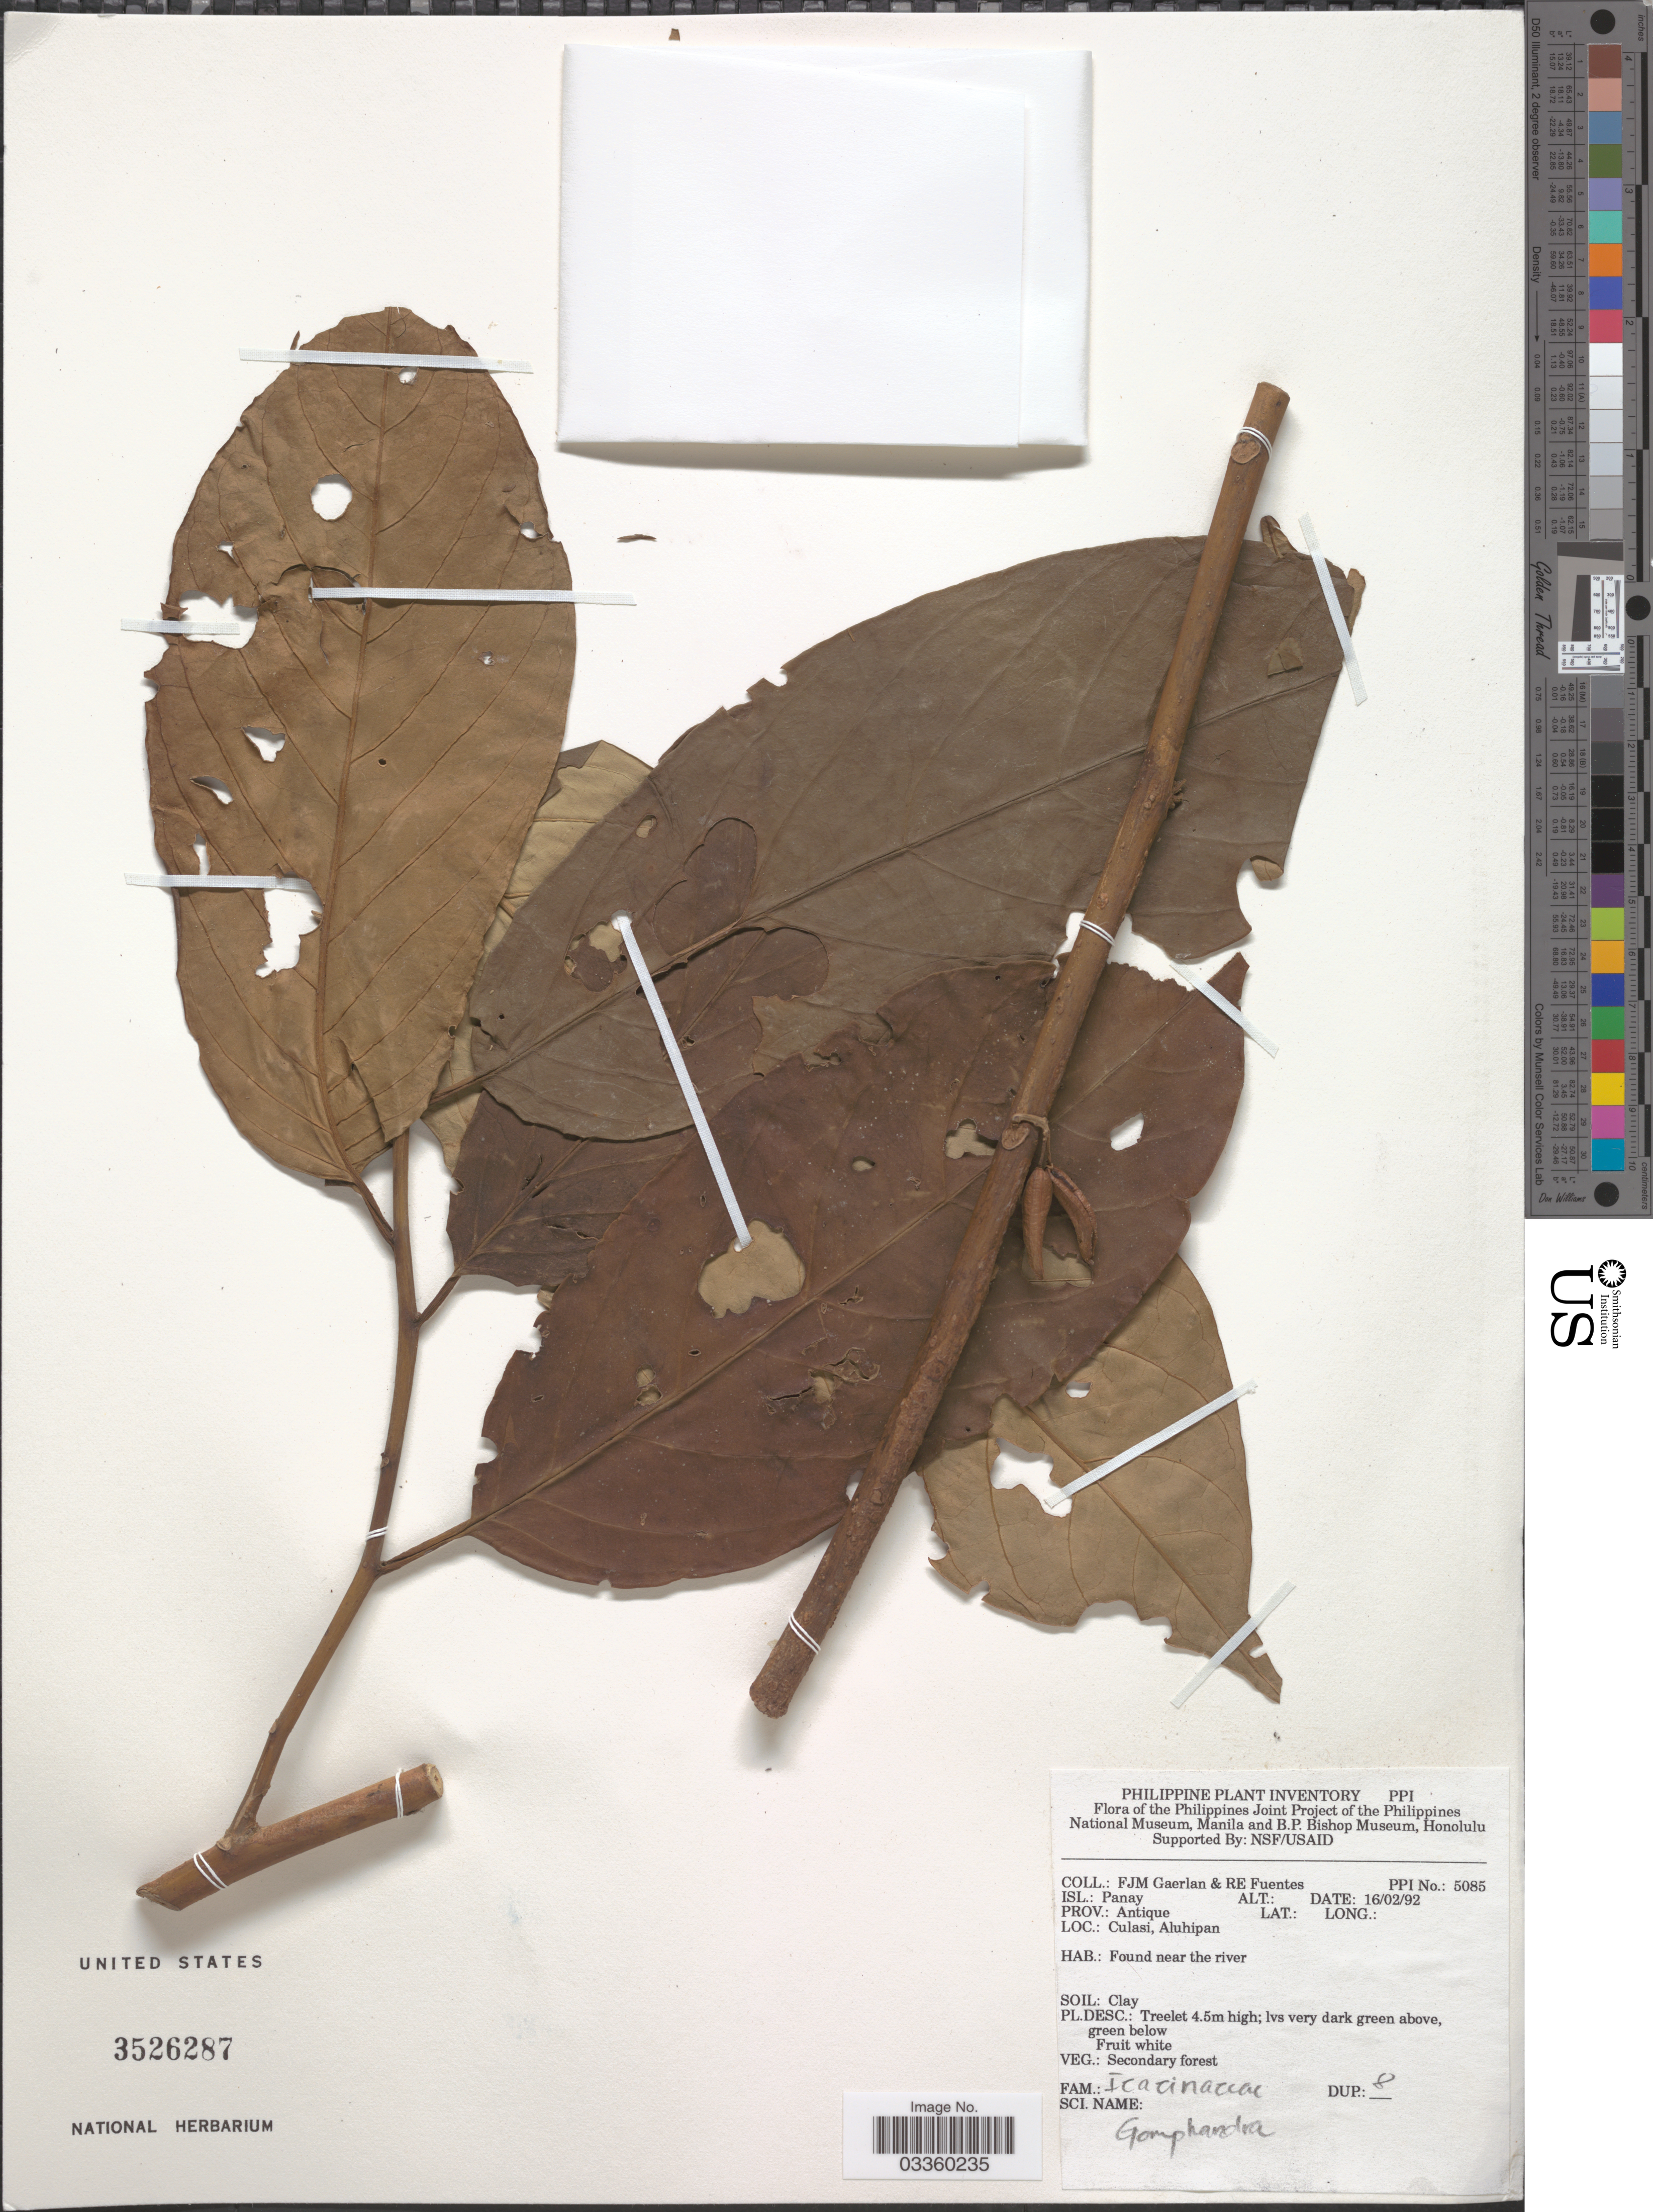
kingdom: Plantae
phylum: Tracheophyta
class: Magnoliopsida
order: Cardiopteridales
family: Stemonuraceae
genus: Gomphandra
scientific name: Gomphandra sp.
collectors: F. Gaerlan & R. Fuentes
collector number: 5085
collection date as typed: Transcribed d/m/y: 16/2/92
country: Philippines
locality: Isl.: Panay. Prov.: Antique. Culasi, Aluhipan.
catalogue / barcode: US 3526287